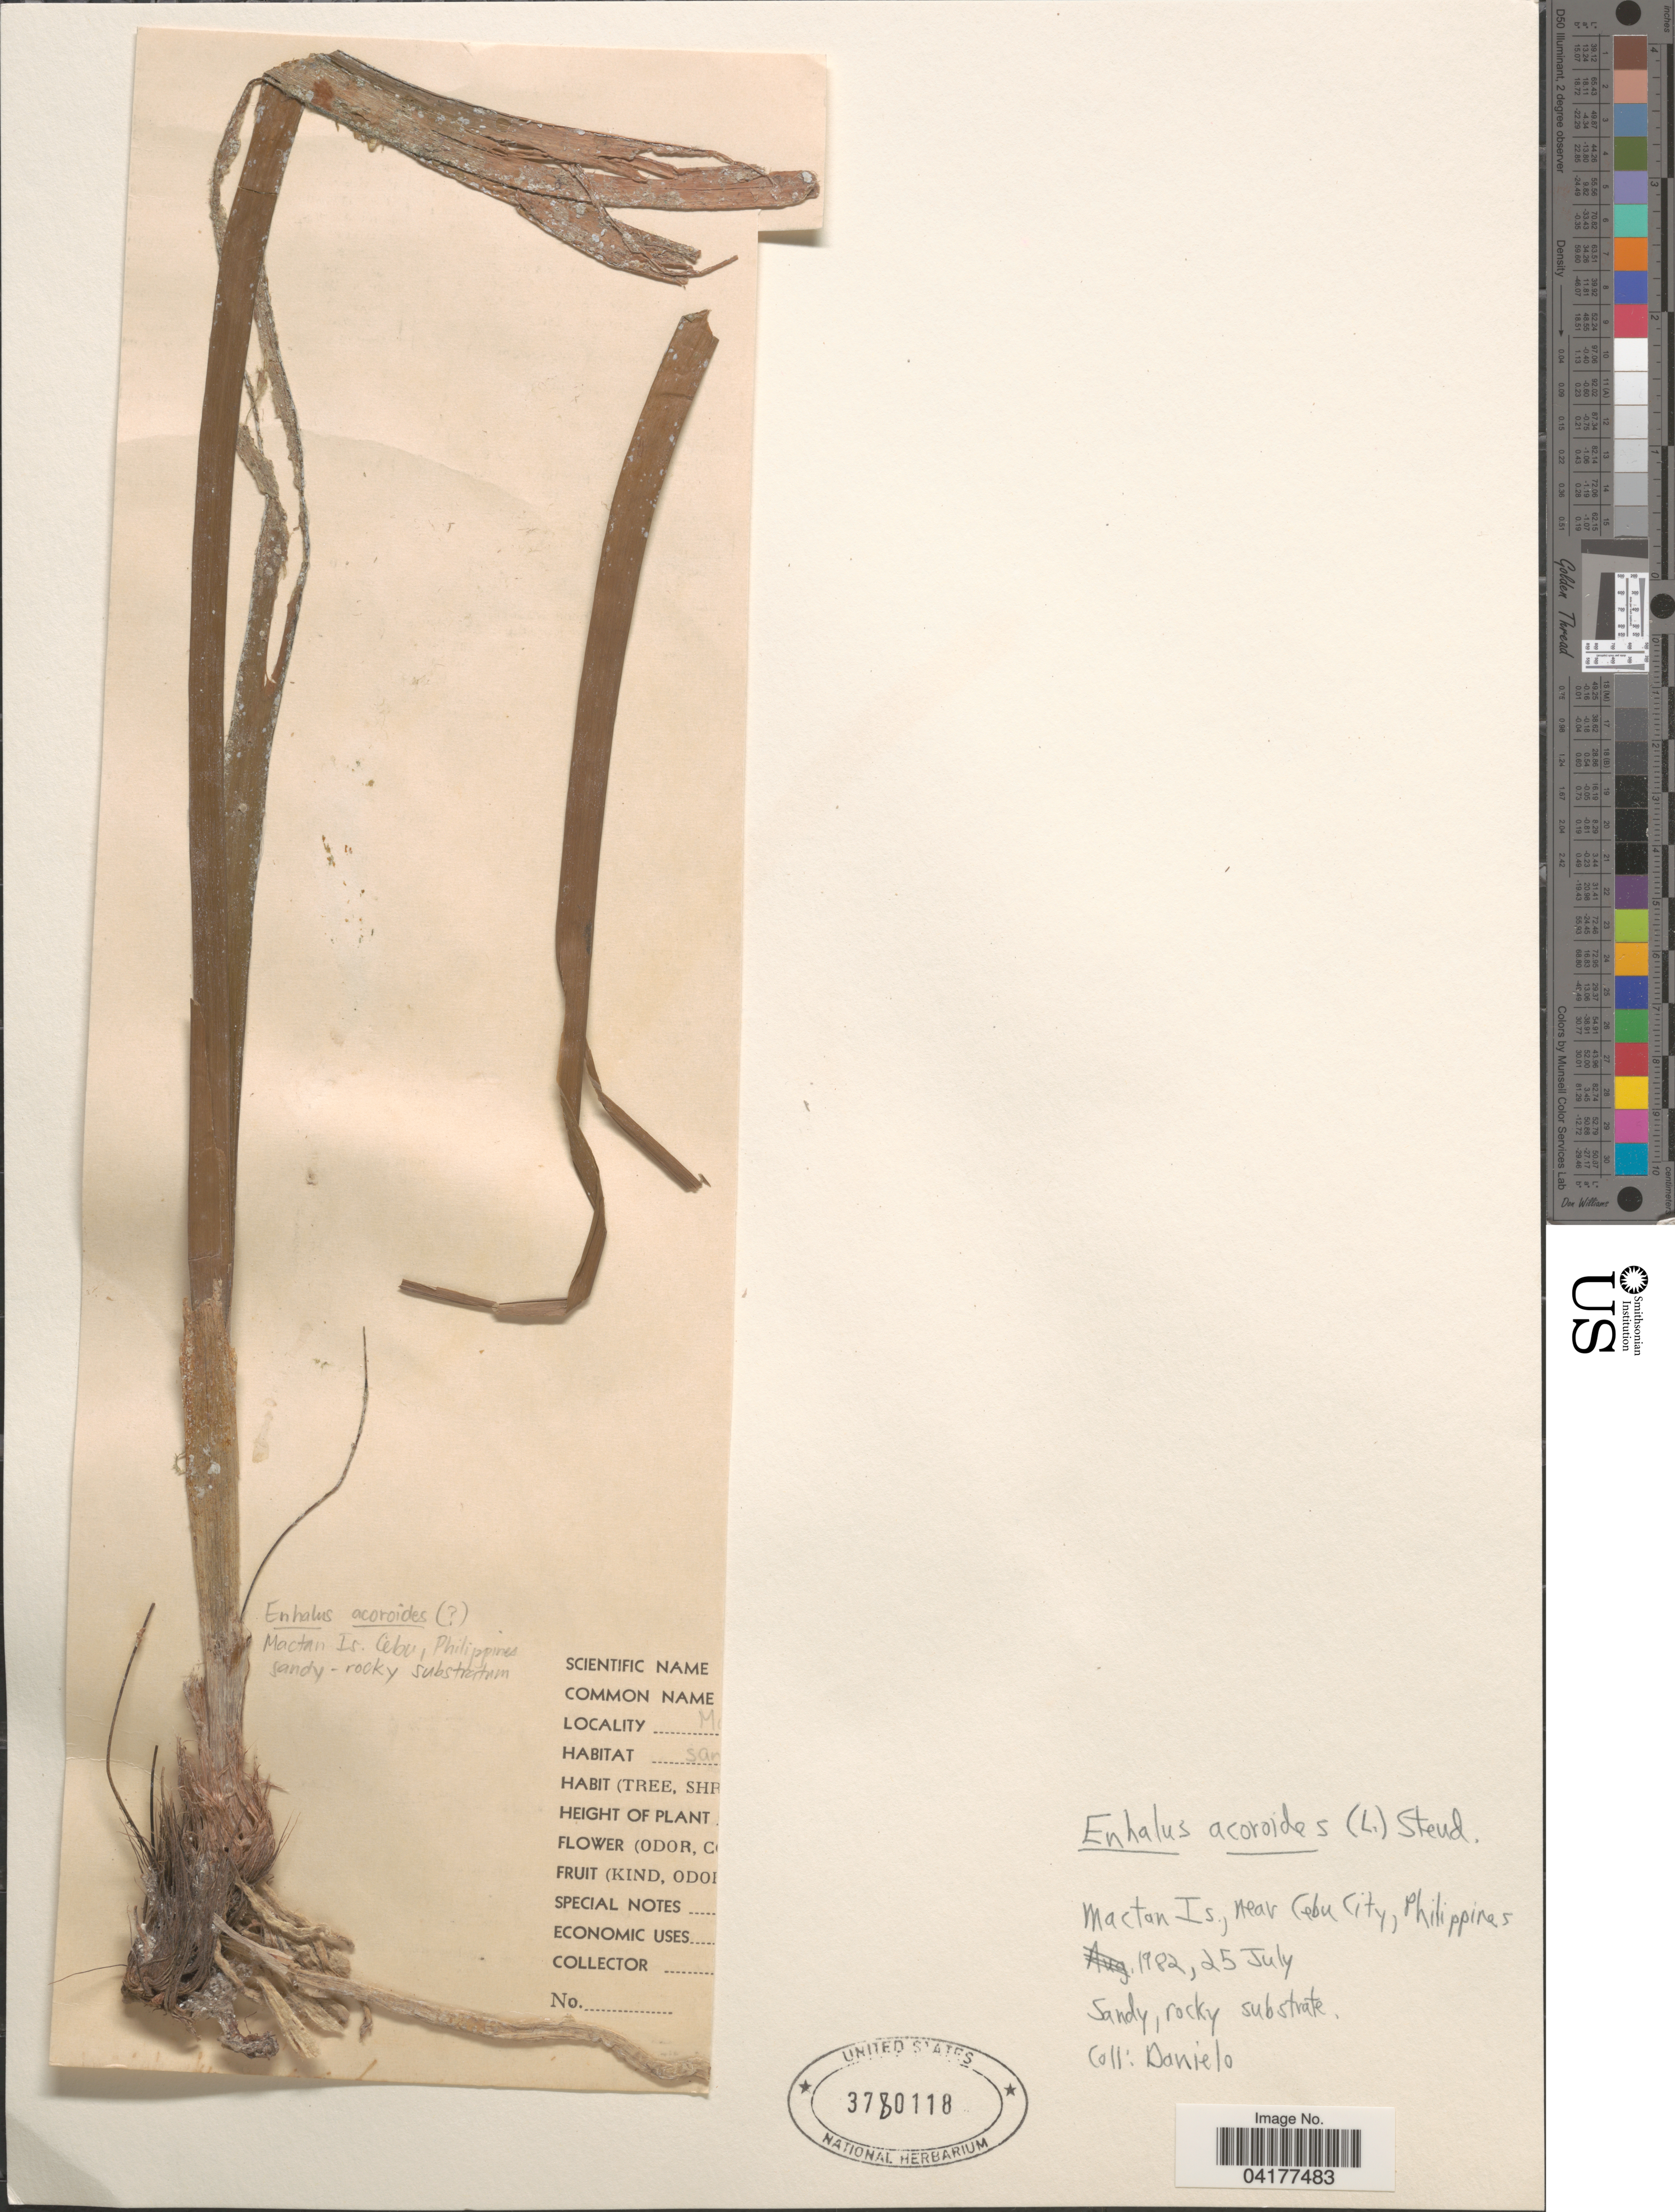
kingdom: Plantae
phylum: Tracheophyta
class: Liliopsida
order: Alismatales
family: Hydrocharitaceae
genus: Enhalus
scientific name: Enhalus acoroides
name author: (L. f.) Royle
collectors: Danielo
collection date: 1982-07-25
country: Philippines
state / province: Central Visayas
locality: Mactan Is., near Cebu City.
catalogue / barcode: US 3780118